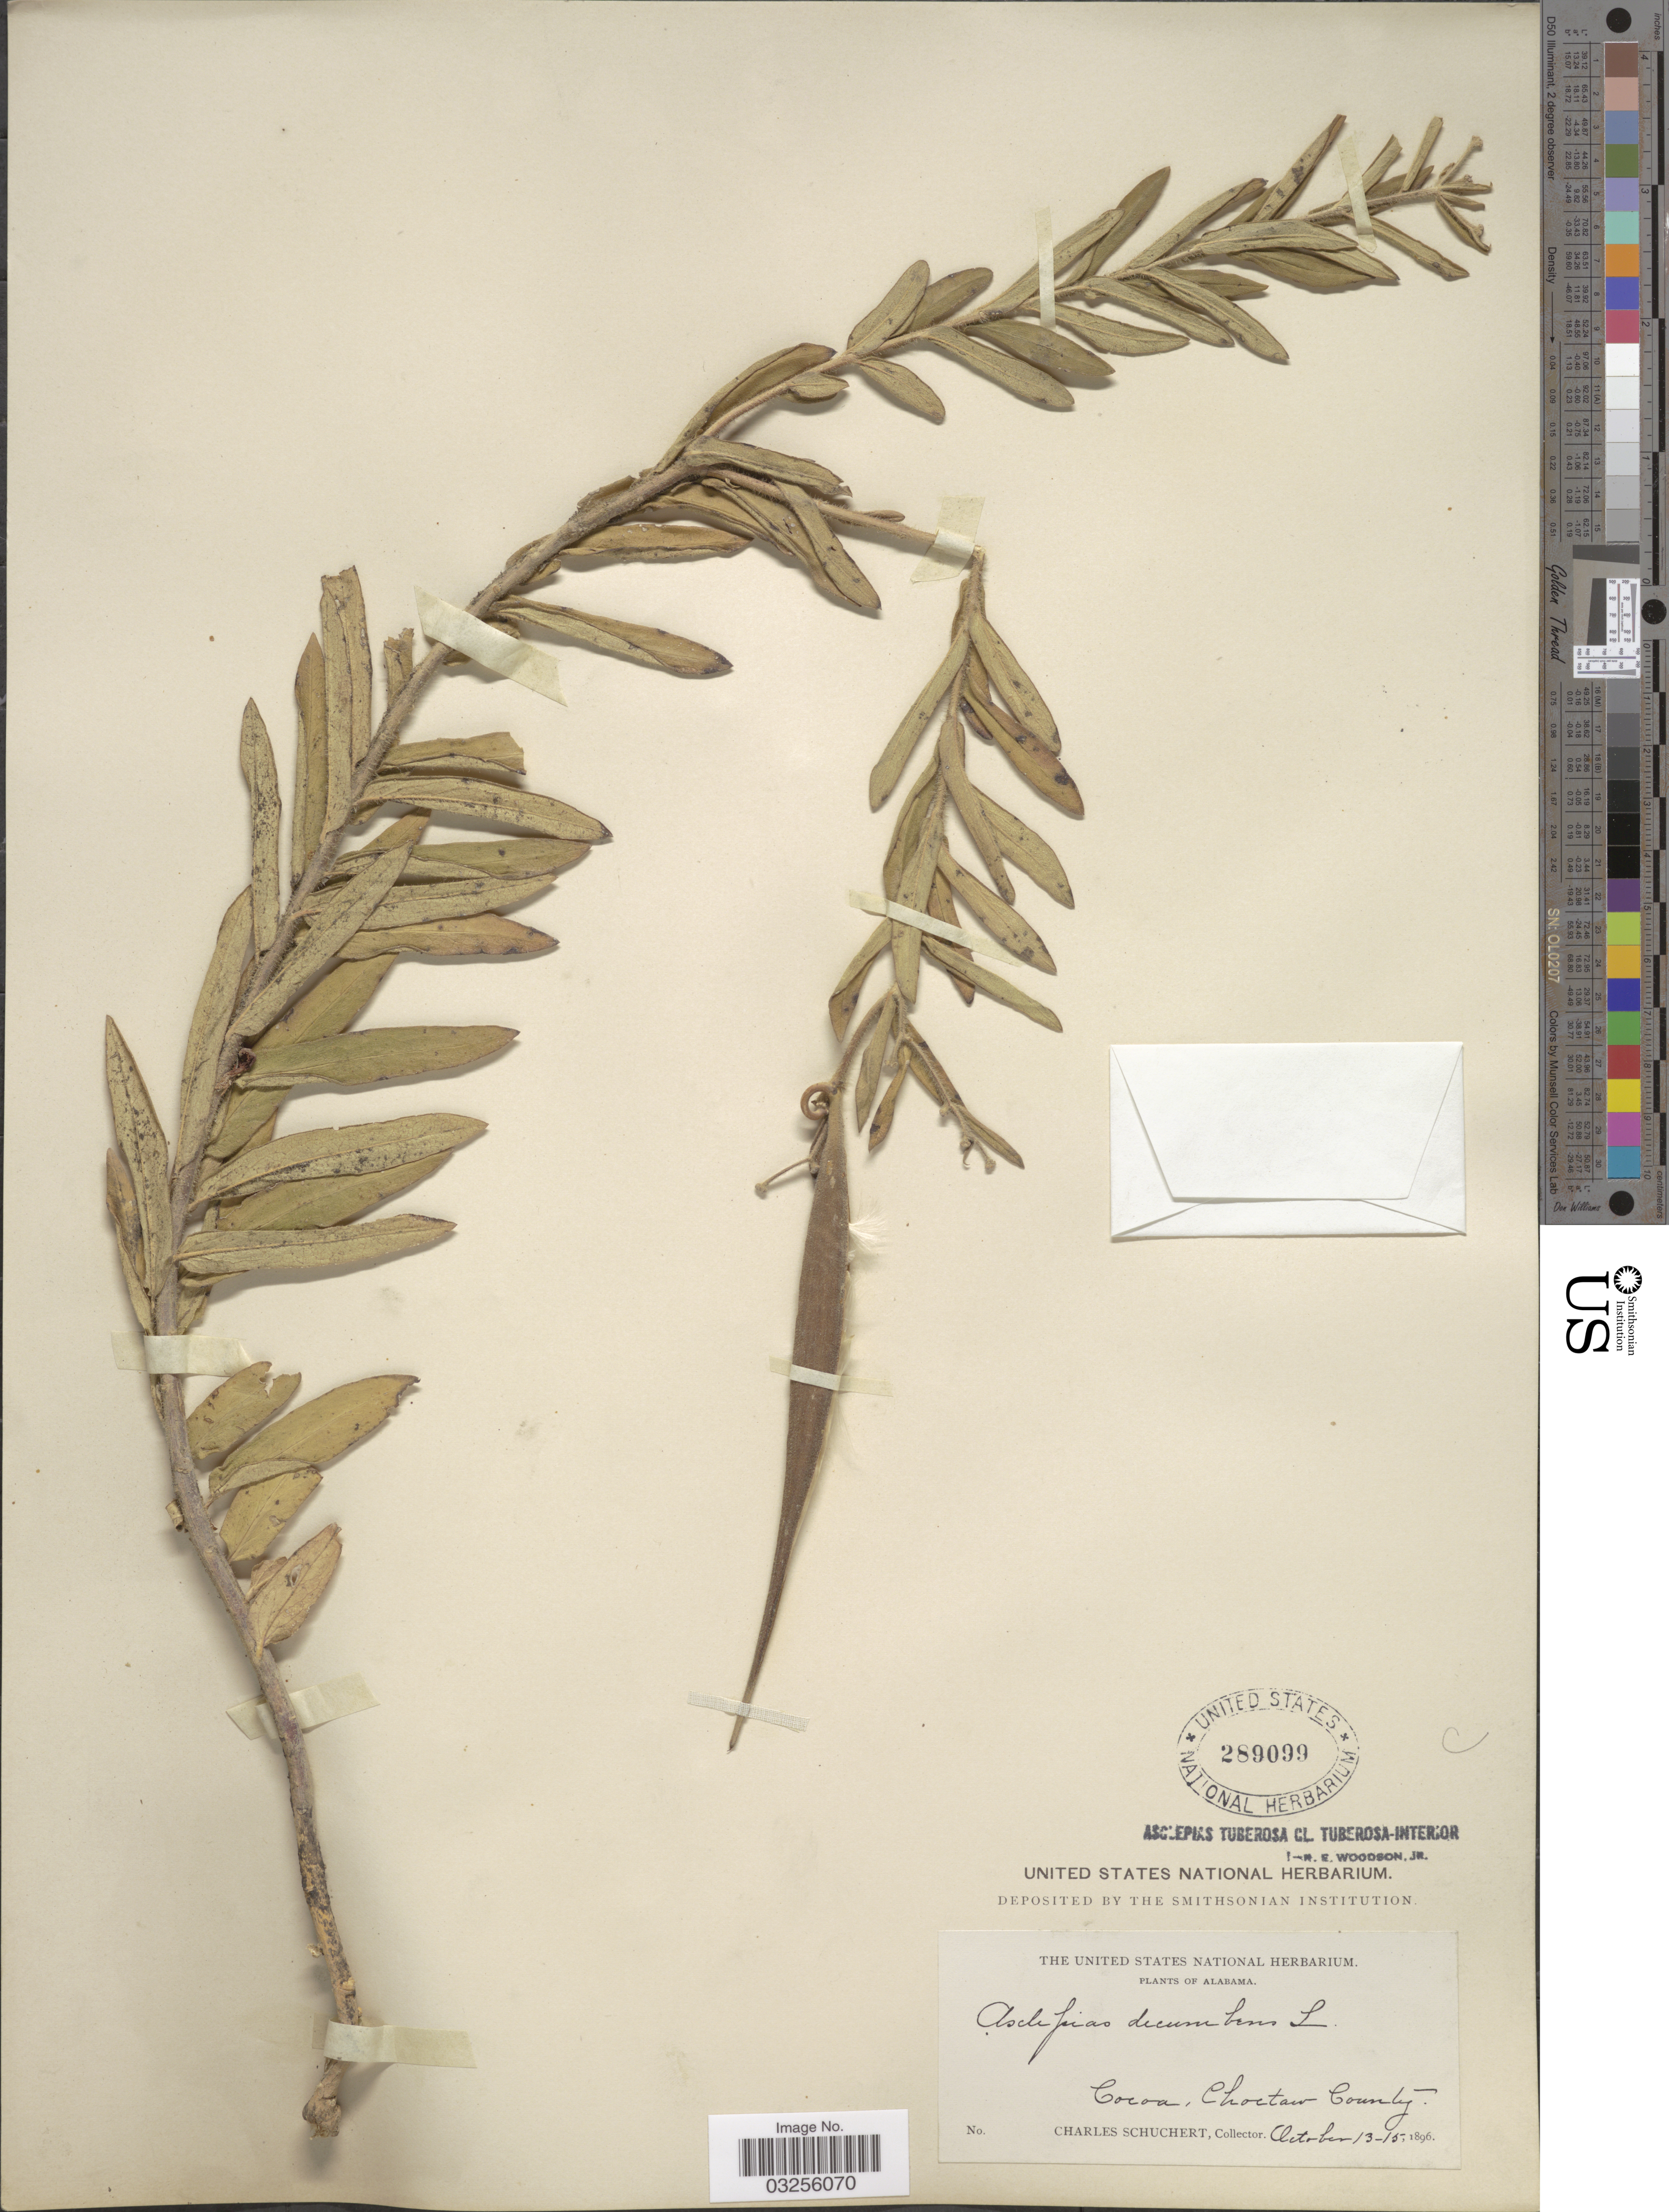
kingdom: Plantae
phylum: Tracheophyta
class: Magnoliopsida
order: Gentianales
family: Apocynaceae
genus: Asclepias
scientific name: Asclepias tuberosa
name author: L.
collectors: C. Schuchert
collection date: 1896-10-13/1896-10-15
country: United States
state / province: Alabama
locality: Cocoa, Choctaw County.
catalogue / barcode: US 289099